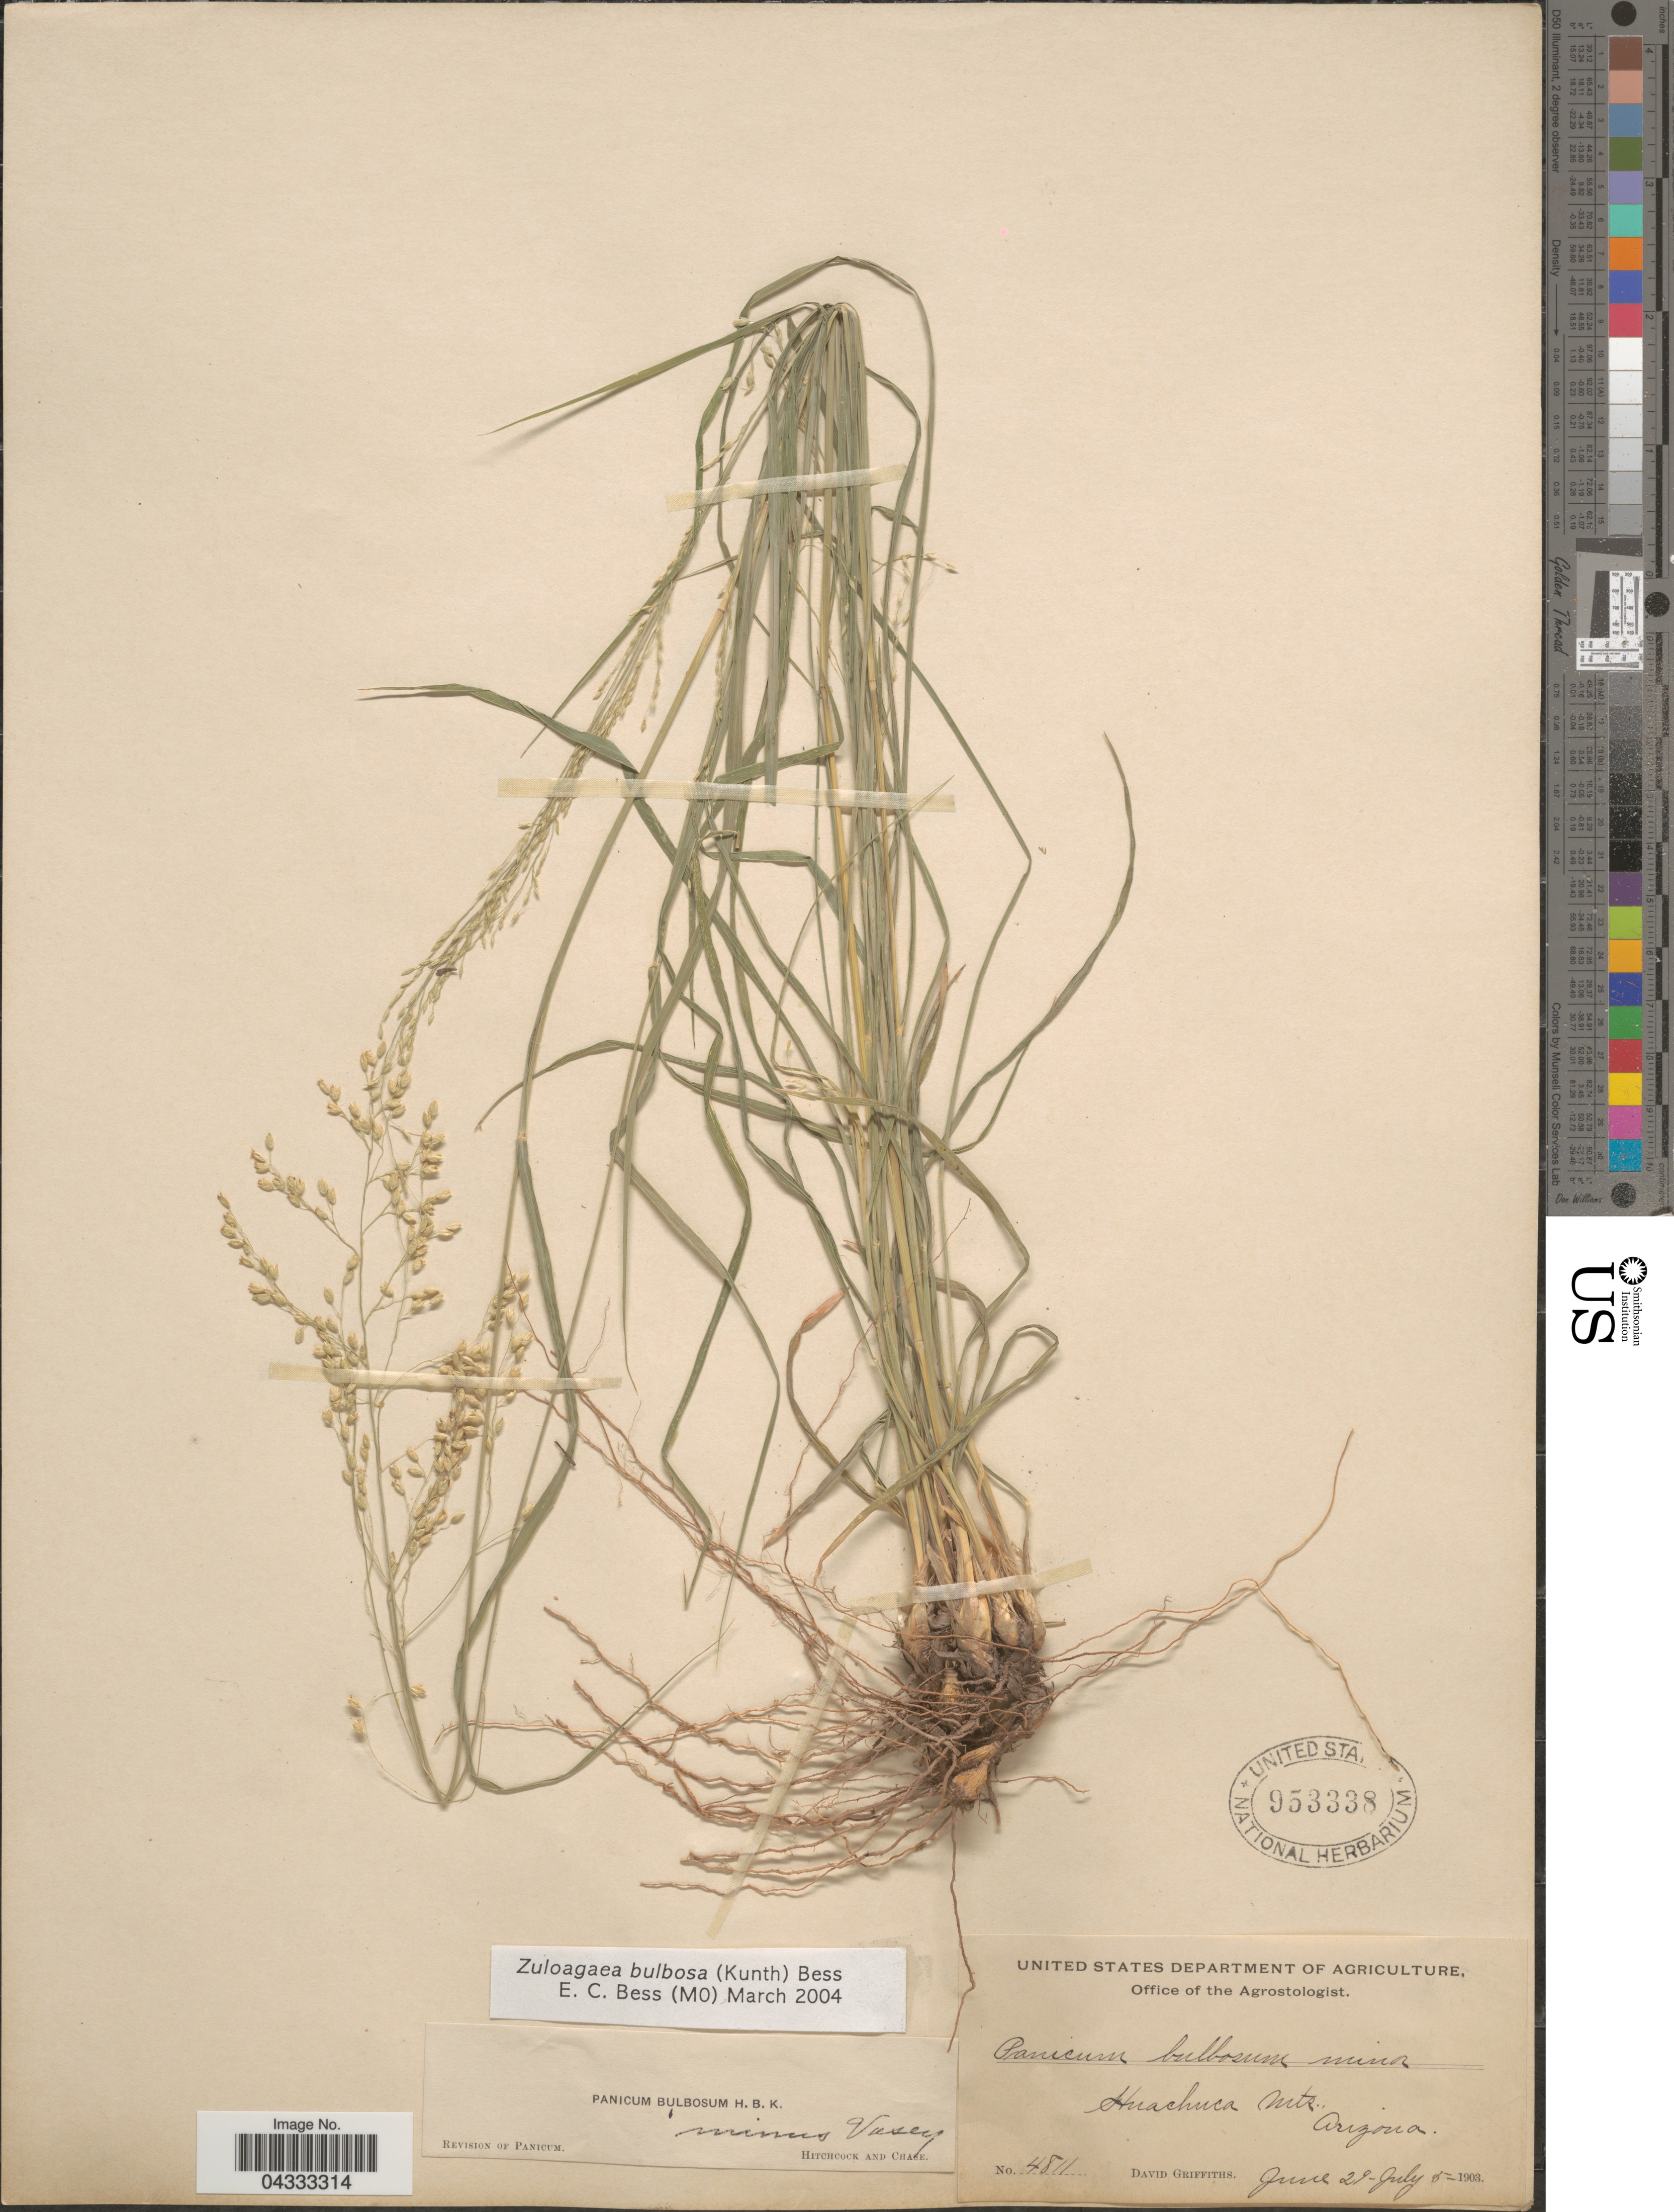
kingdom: Plantae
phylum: Tracheophyta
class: Liliopsida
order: Poales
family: Poaceae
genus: Zuloagaea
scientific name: Zuloagaea bulbosa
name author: (Kunth) E. Bess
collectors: D. Griffiths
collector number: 4811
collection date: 1903-06-29/1903-07-05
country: United States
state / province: Arizona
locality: Huachuca Mts.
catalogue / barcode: US 953338